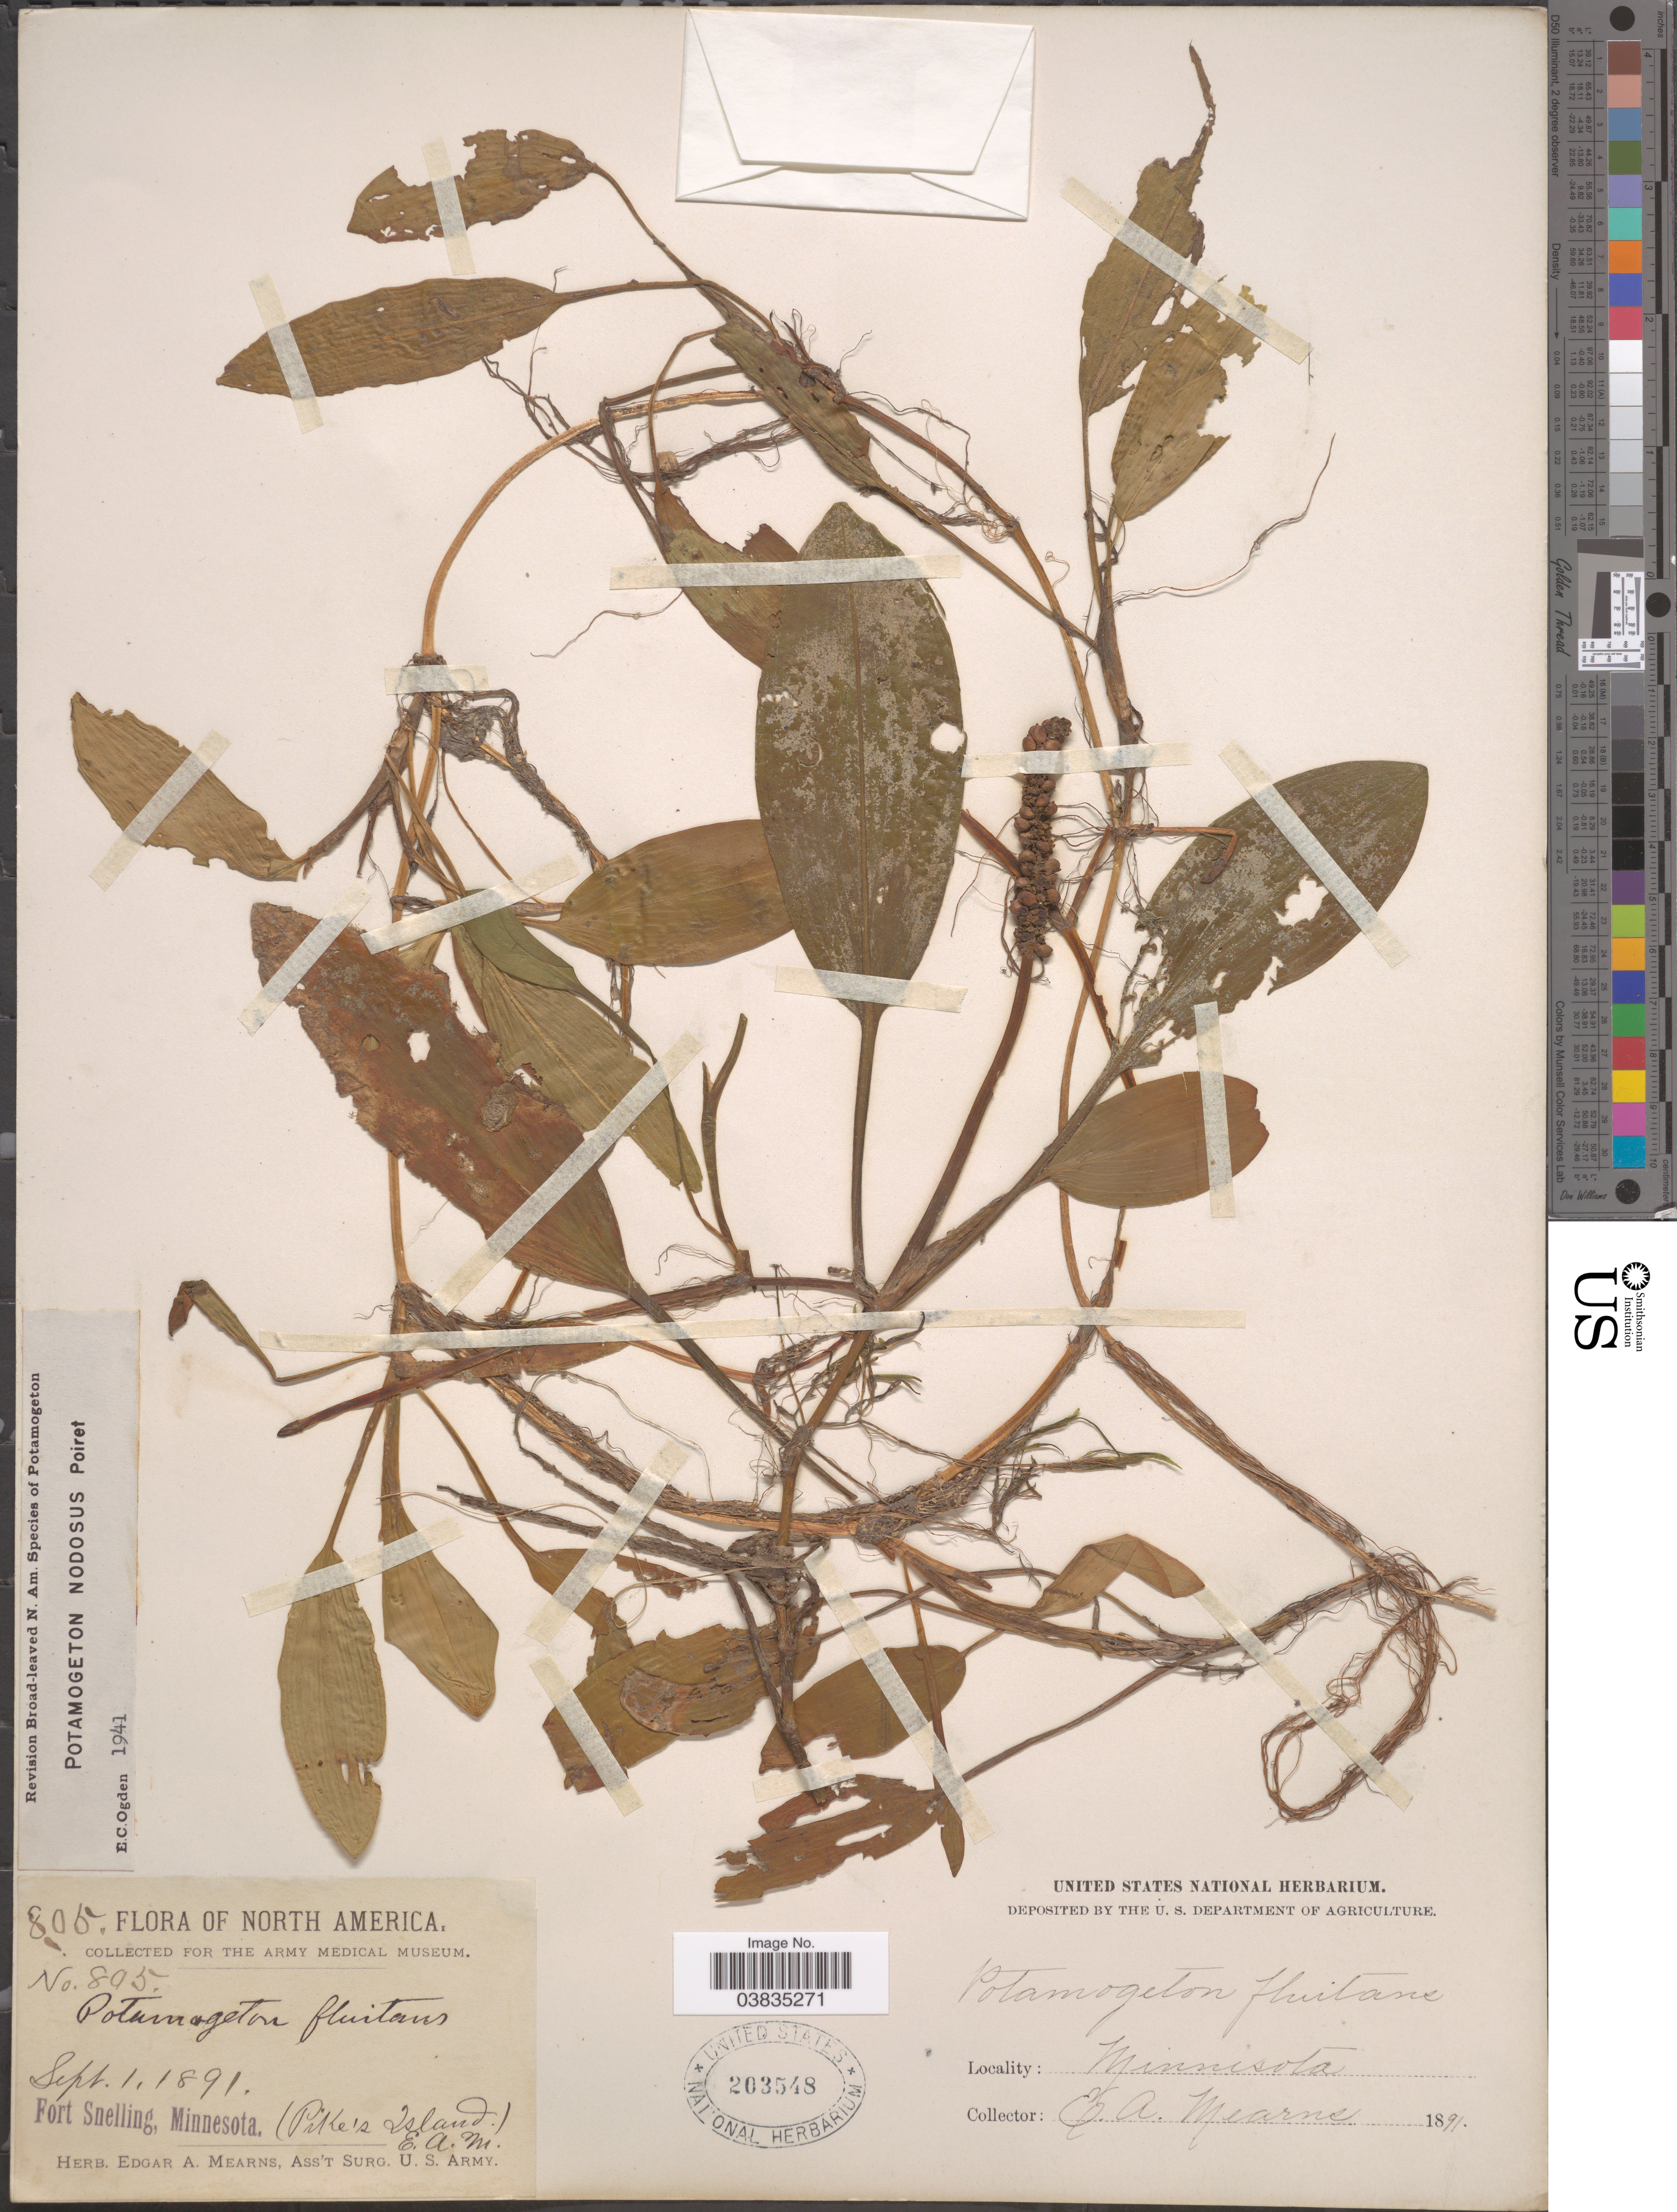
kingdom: Plantae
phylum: Tracheophyta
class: Liliopsida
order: Alismatales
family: Potamogetonaceae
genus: Potamogeton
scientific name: Potamogeton nodosus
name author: Poir.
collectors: E. A. Mearns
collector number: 805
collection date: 1891-09-01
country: United States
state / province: Minnesota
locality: Fort Snelling (Pike's Island).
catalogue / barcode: US 203548